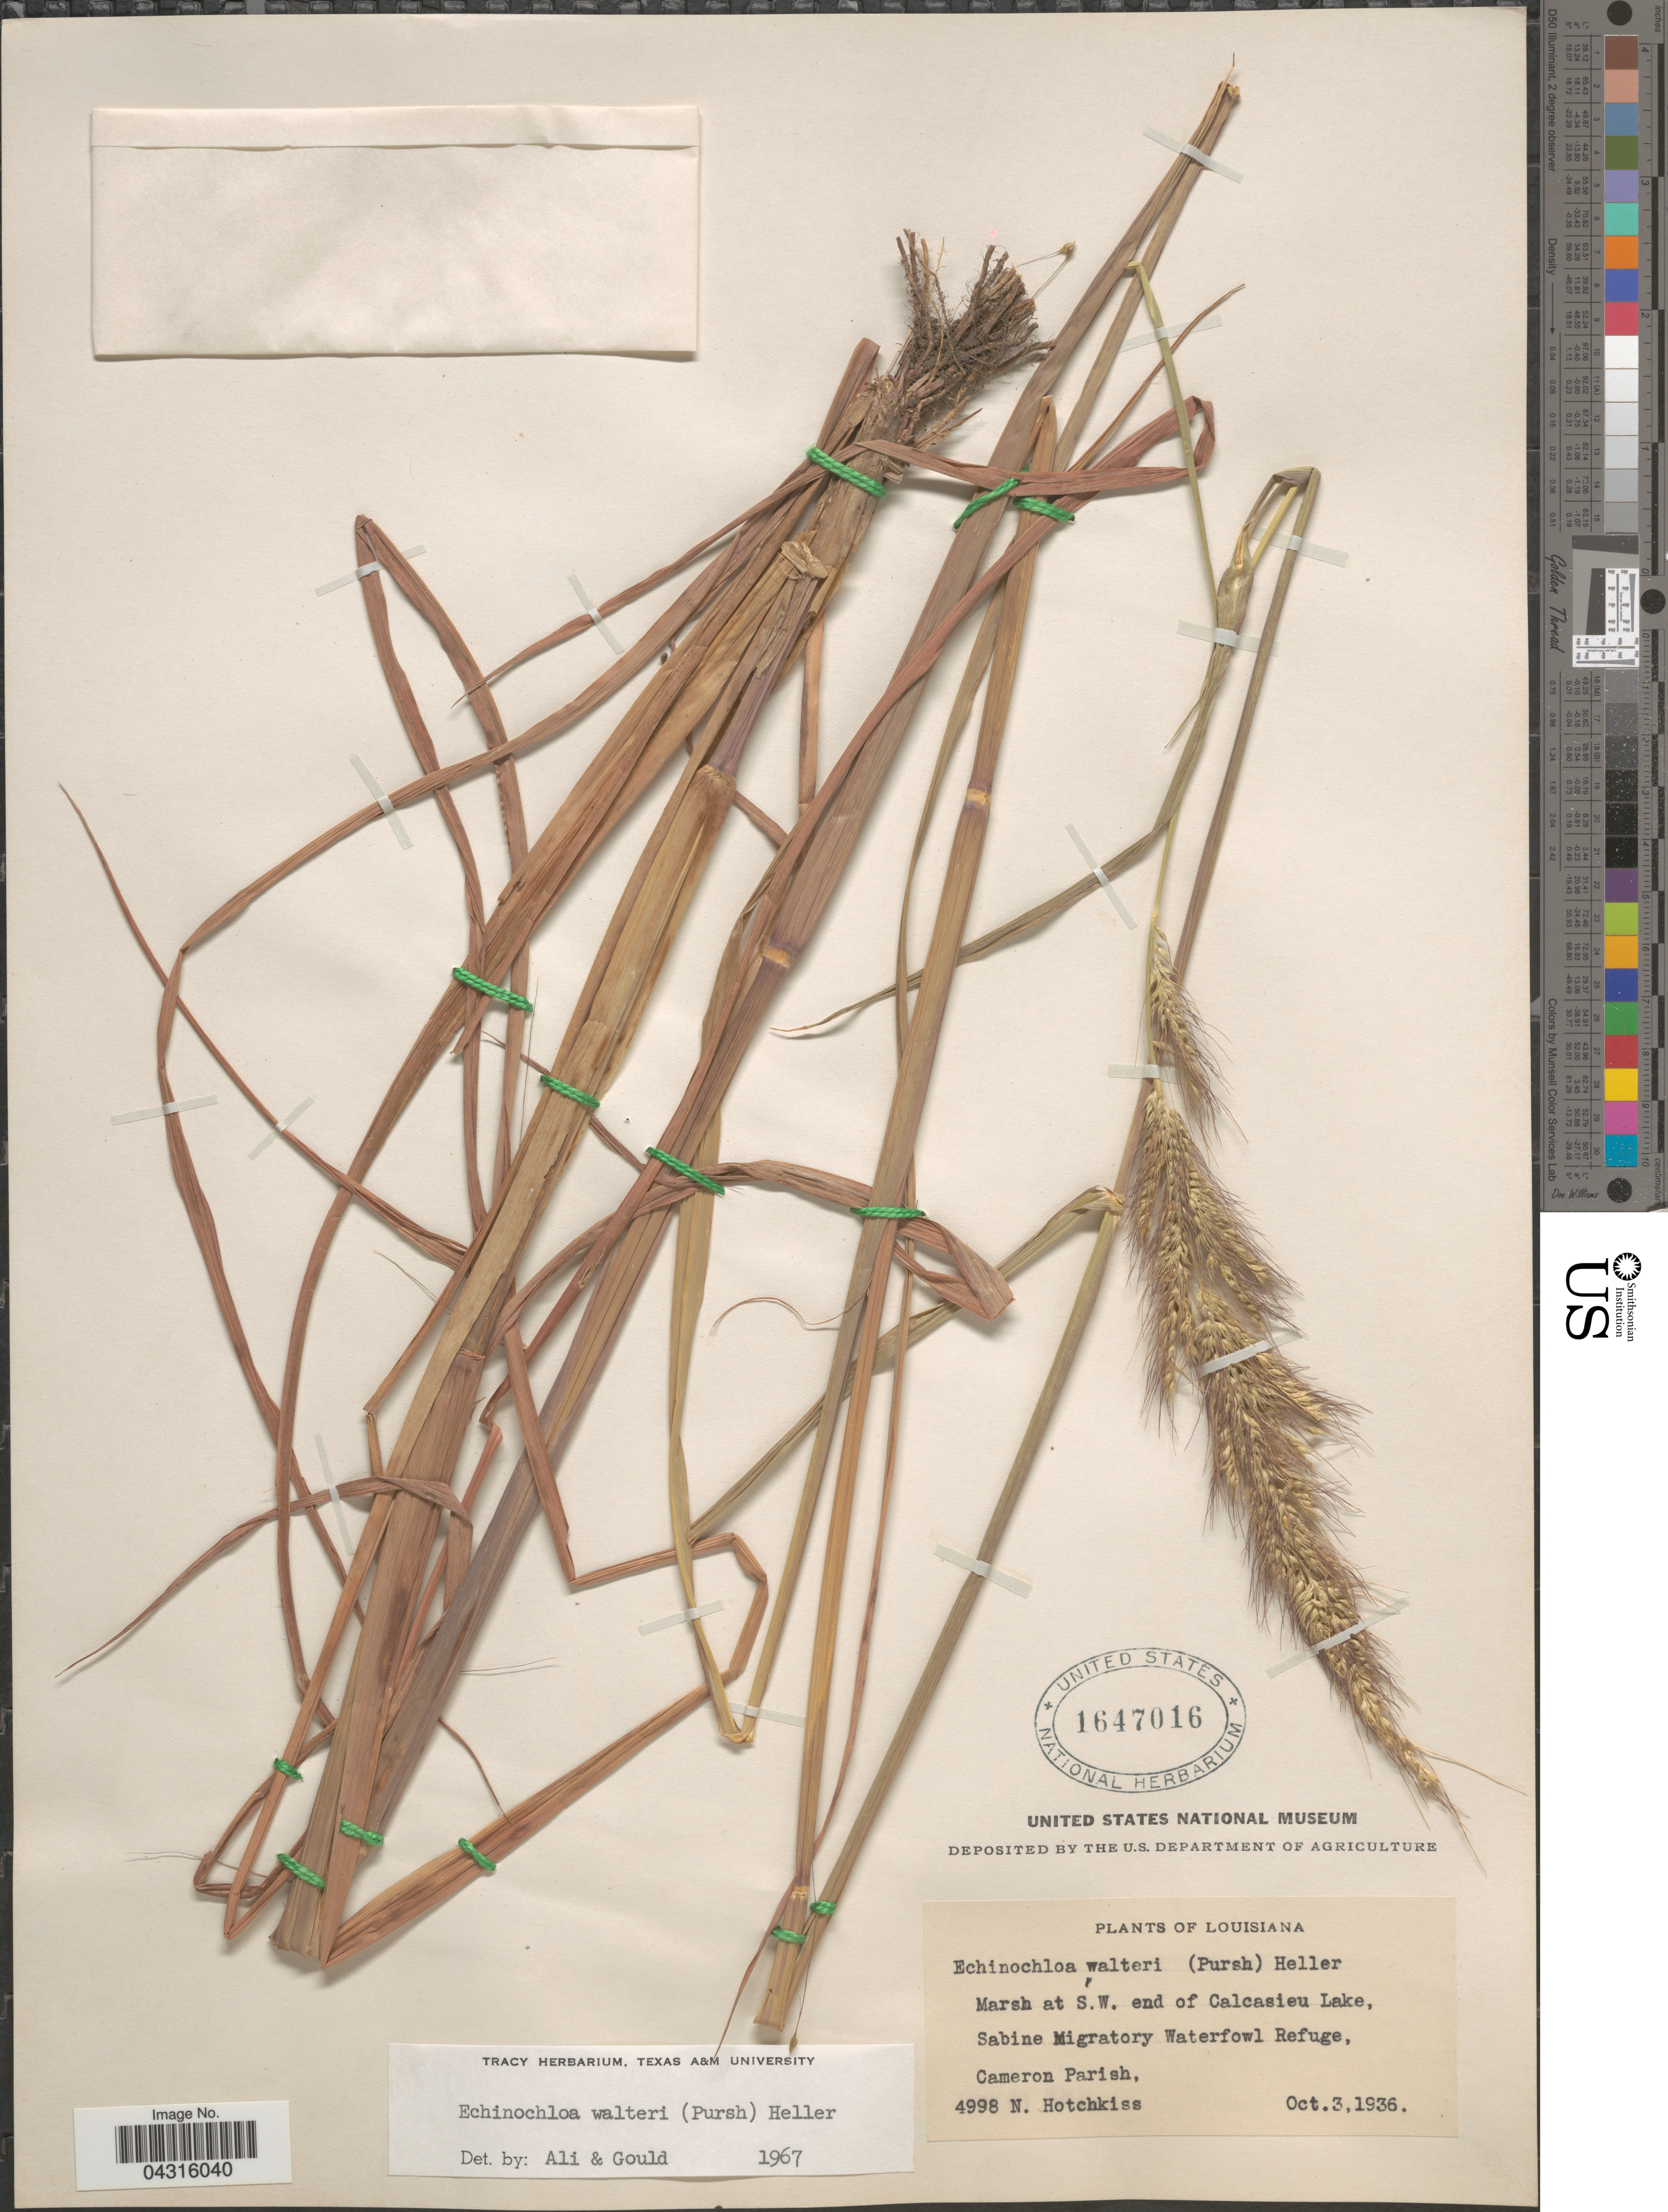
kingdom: Plantae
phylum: Tracheophyta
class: Liliopsida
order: Poales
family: Poaceae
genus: Echinochloa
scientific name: Echinochloa walteri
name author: (Pursh) A. Heller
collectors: N. Hitchkiss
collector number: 4998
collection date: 1936-10-03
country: United States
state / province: Louisiana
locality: Marsh at S. W. end of Calcasieu Lake, Sabine Migratory Waterfowl Refuge, Cameron Parish.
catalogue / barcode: US 1647016